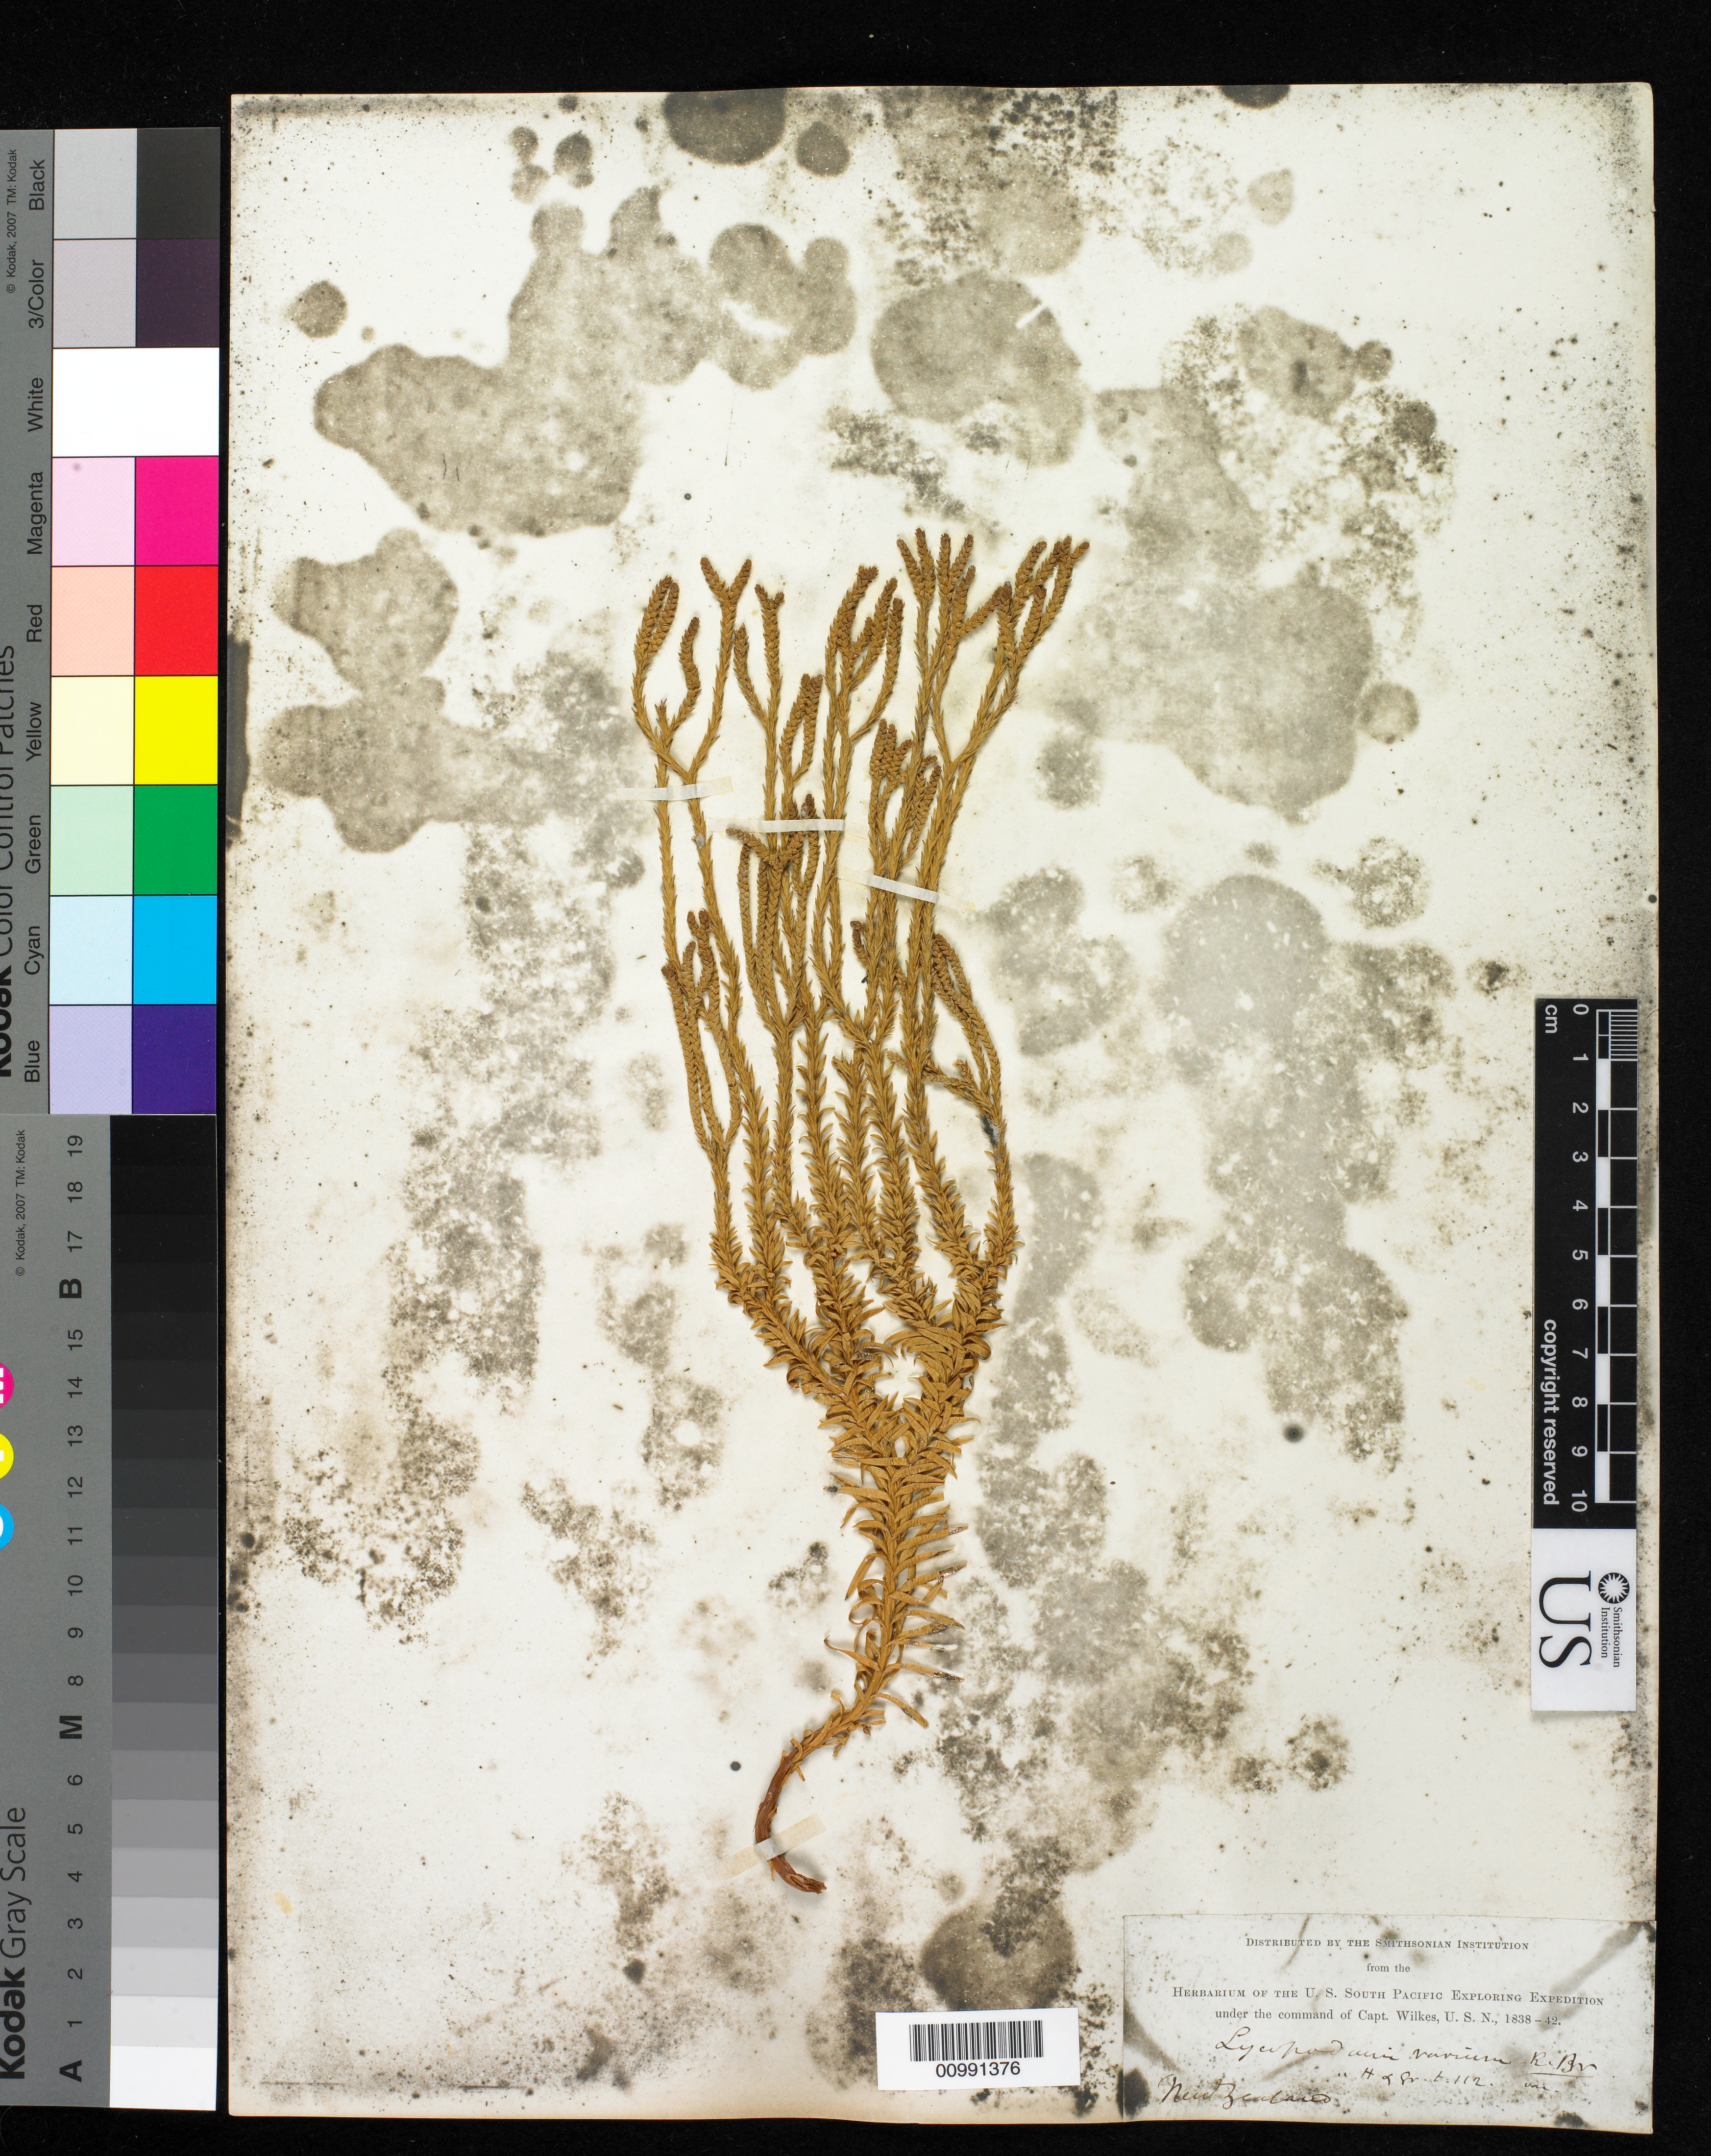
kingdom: Plantae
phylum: Tracheophyta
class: Lycopodiopsida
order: Lycopodiales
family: Lycopodiaceae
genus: Phlegmariurus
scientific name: Phlegmariurus varius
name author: (R. Br.) A. R. Field & Bostock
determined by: Field, A. R.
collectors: Wilkes Explor. Exped.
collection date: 1838/1842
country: New Zealand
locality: New Zealand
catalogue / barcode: US 98691